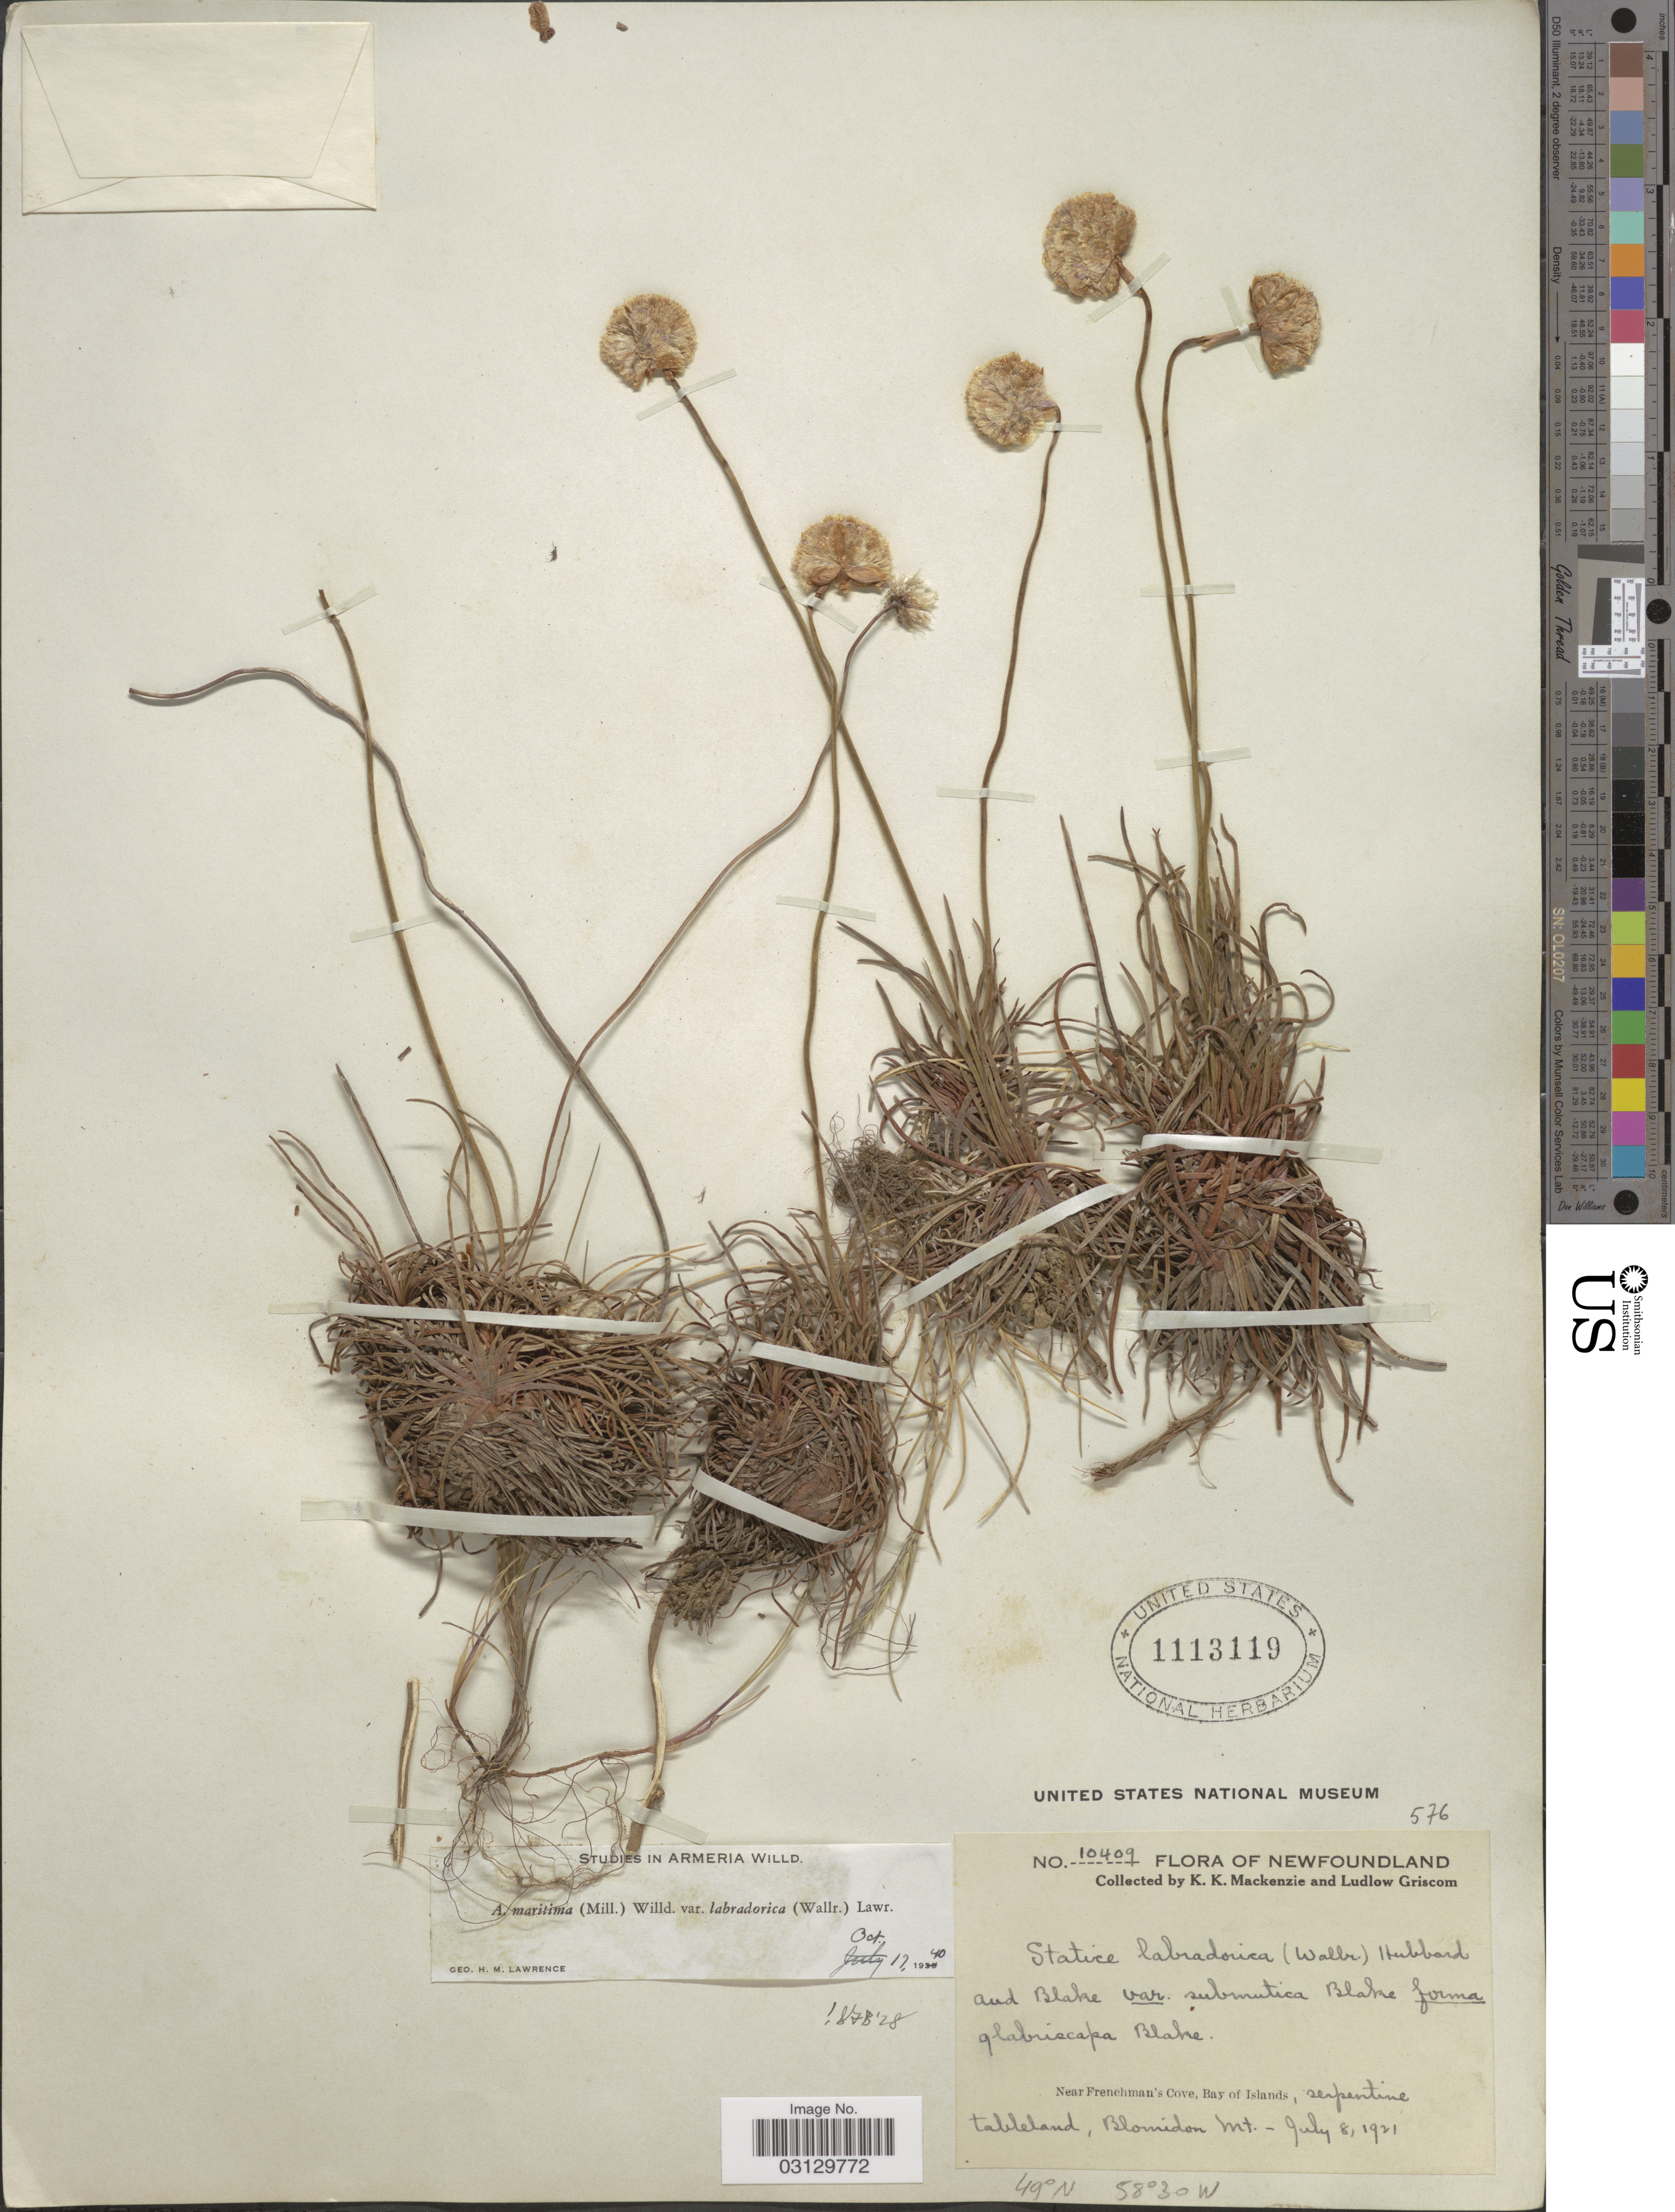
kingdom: Plantae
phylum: Tracheophyta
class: Magnoliopsida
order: Caryophyllales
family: Plumbaginaceae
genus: Armeria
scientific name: Armeria maritima subsp. sibirica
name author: (Turcz. ex Boiss.) Nyman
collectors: K. K. Mackenzie & L. Griscom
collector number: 10409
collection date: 1921-07-08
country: Canada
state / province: Newfoundland and Labrador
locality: Near Frenchman's Cove, Bay of Islands, serpentine tableland, Blomidon Mt.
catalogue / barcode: US 1113119